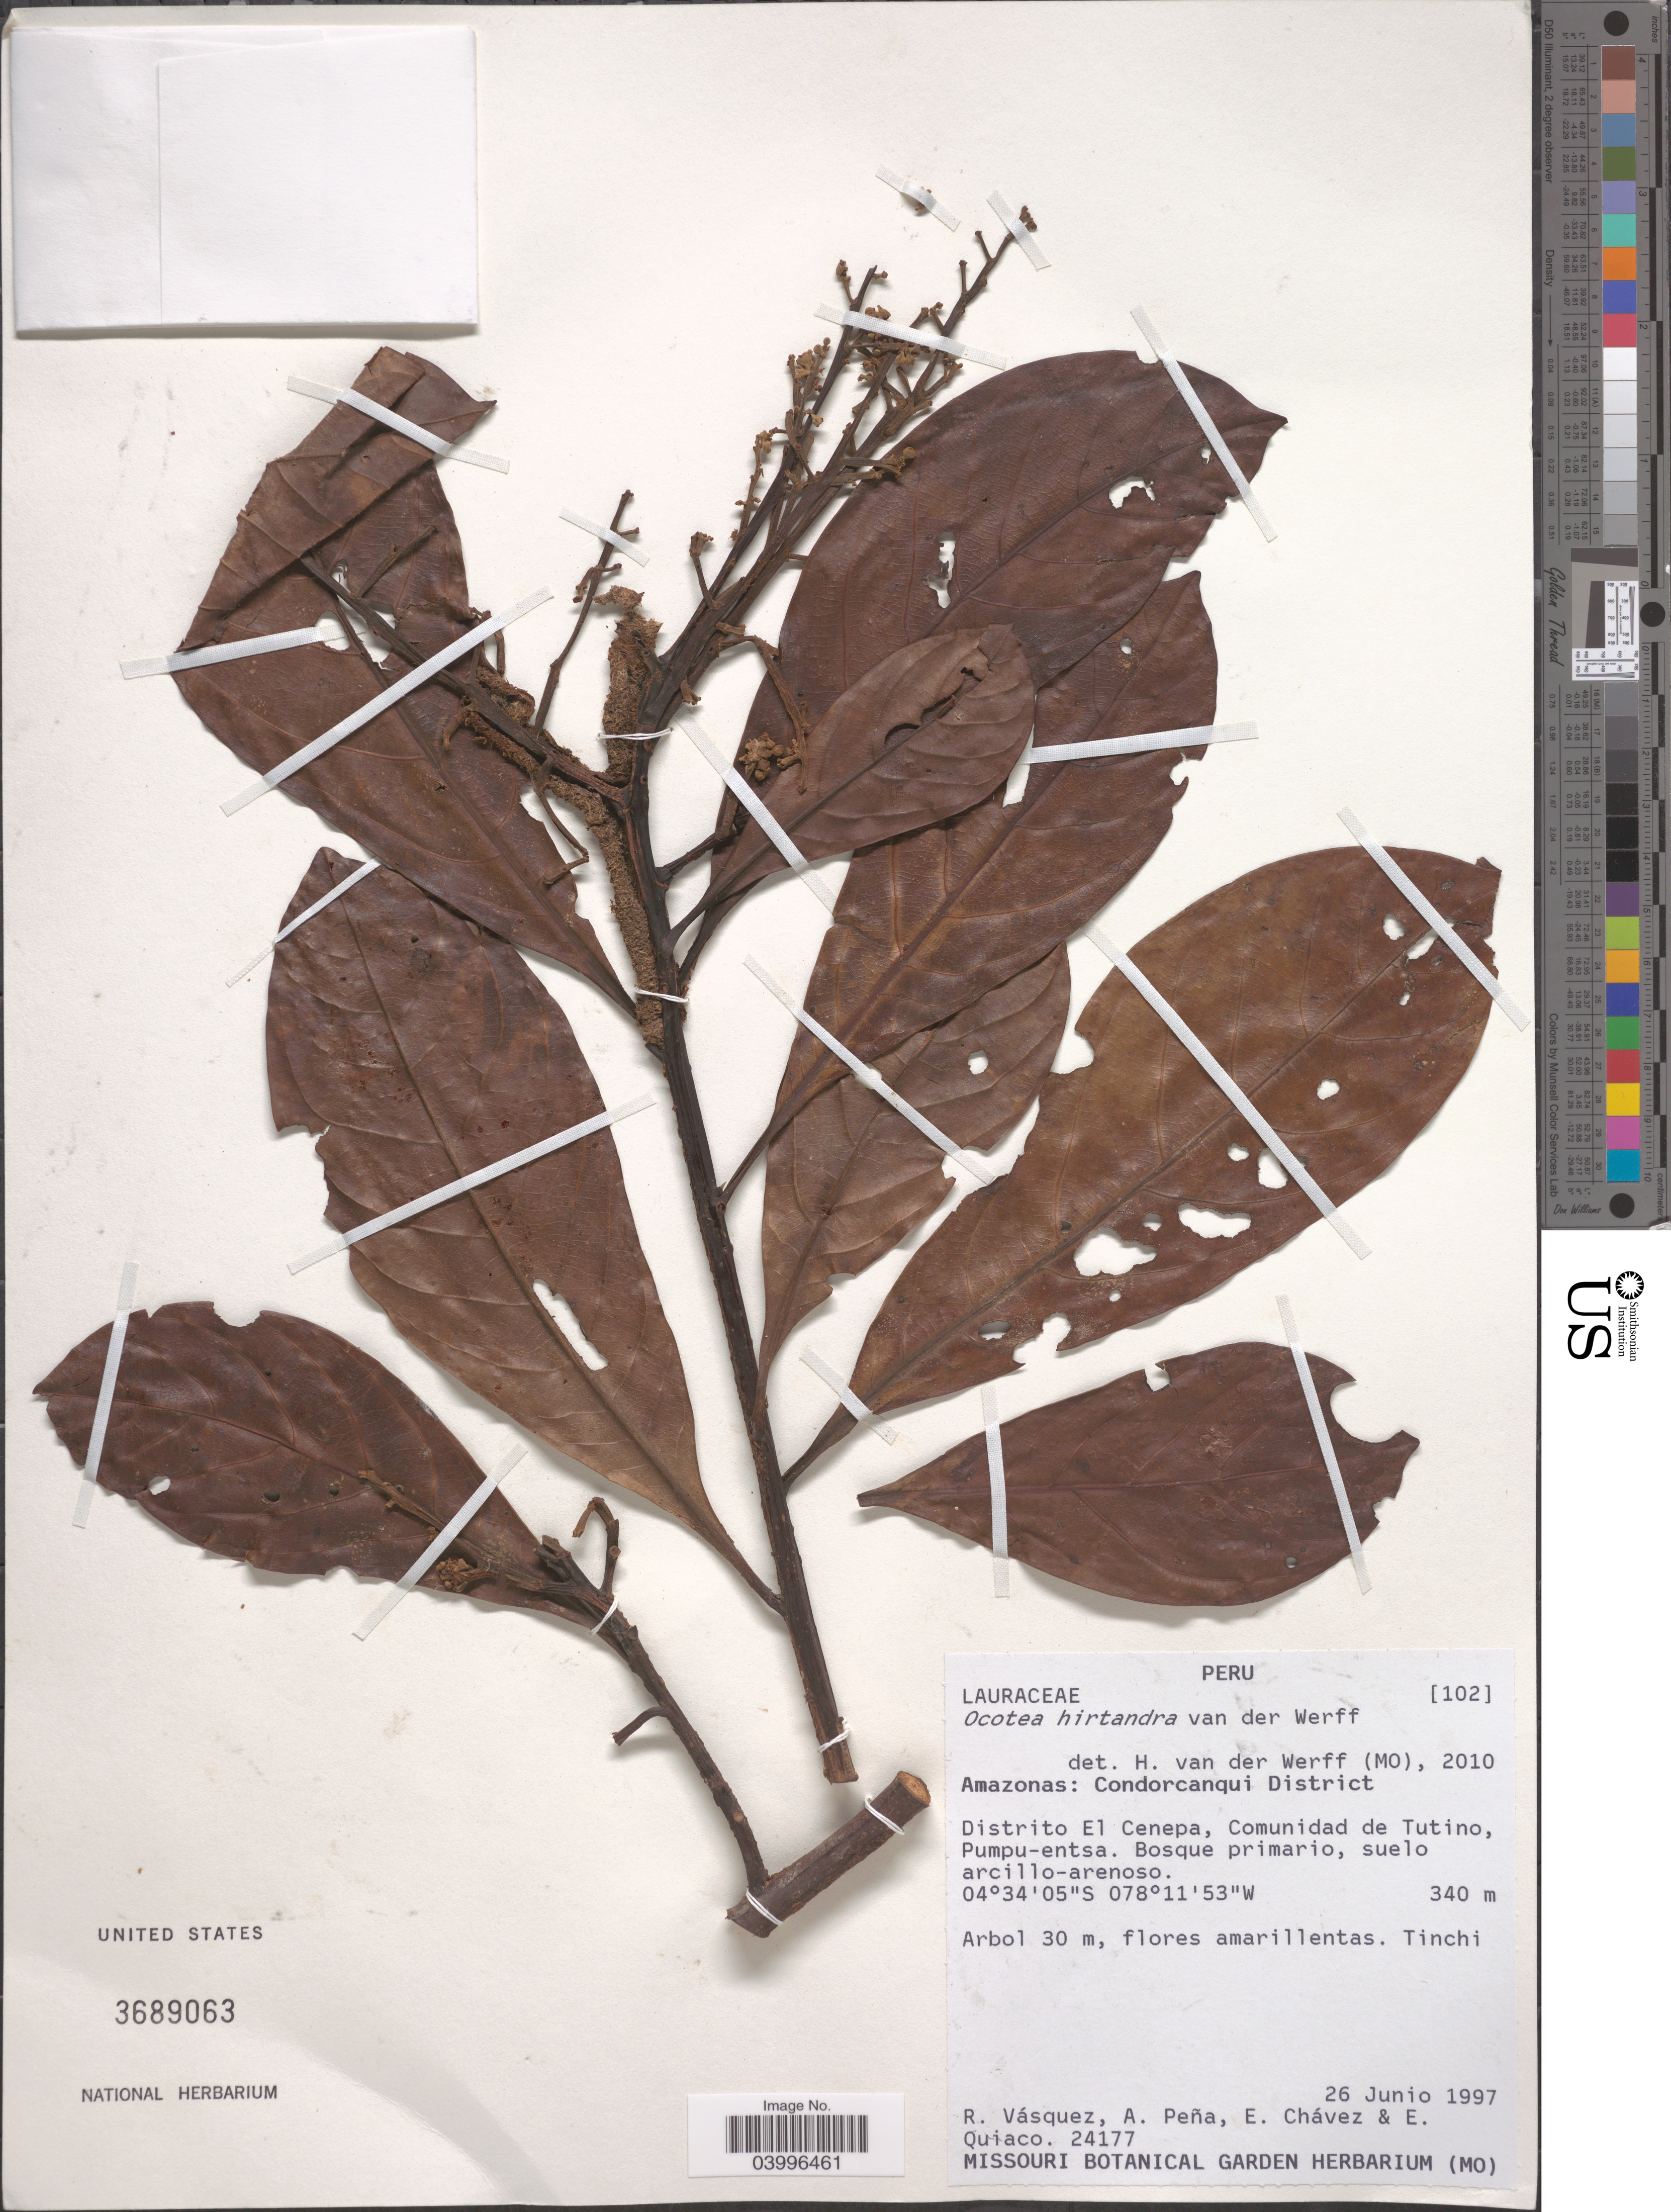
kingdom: Plantae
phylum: Tracheophyta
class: Magnoliopsida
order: Laurales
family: Lauraceae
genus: Ocotea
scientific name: Ocotea hirtandra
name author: (Nees) van der Werff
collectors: R. Vásquez, A. Peña, E. Chávez & E. Quiaco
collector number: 24177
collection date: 1997-06-26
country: Peru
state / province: Amazonas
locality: Condorcanqui District. Distrito El Cenepa, Comunidad de Tutino, Pumpu-entsa.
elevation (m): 340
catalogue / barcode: US 3689063